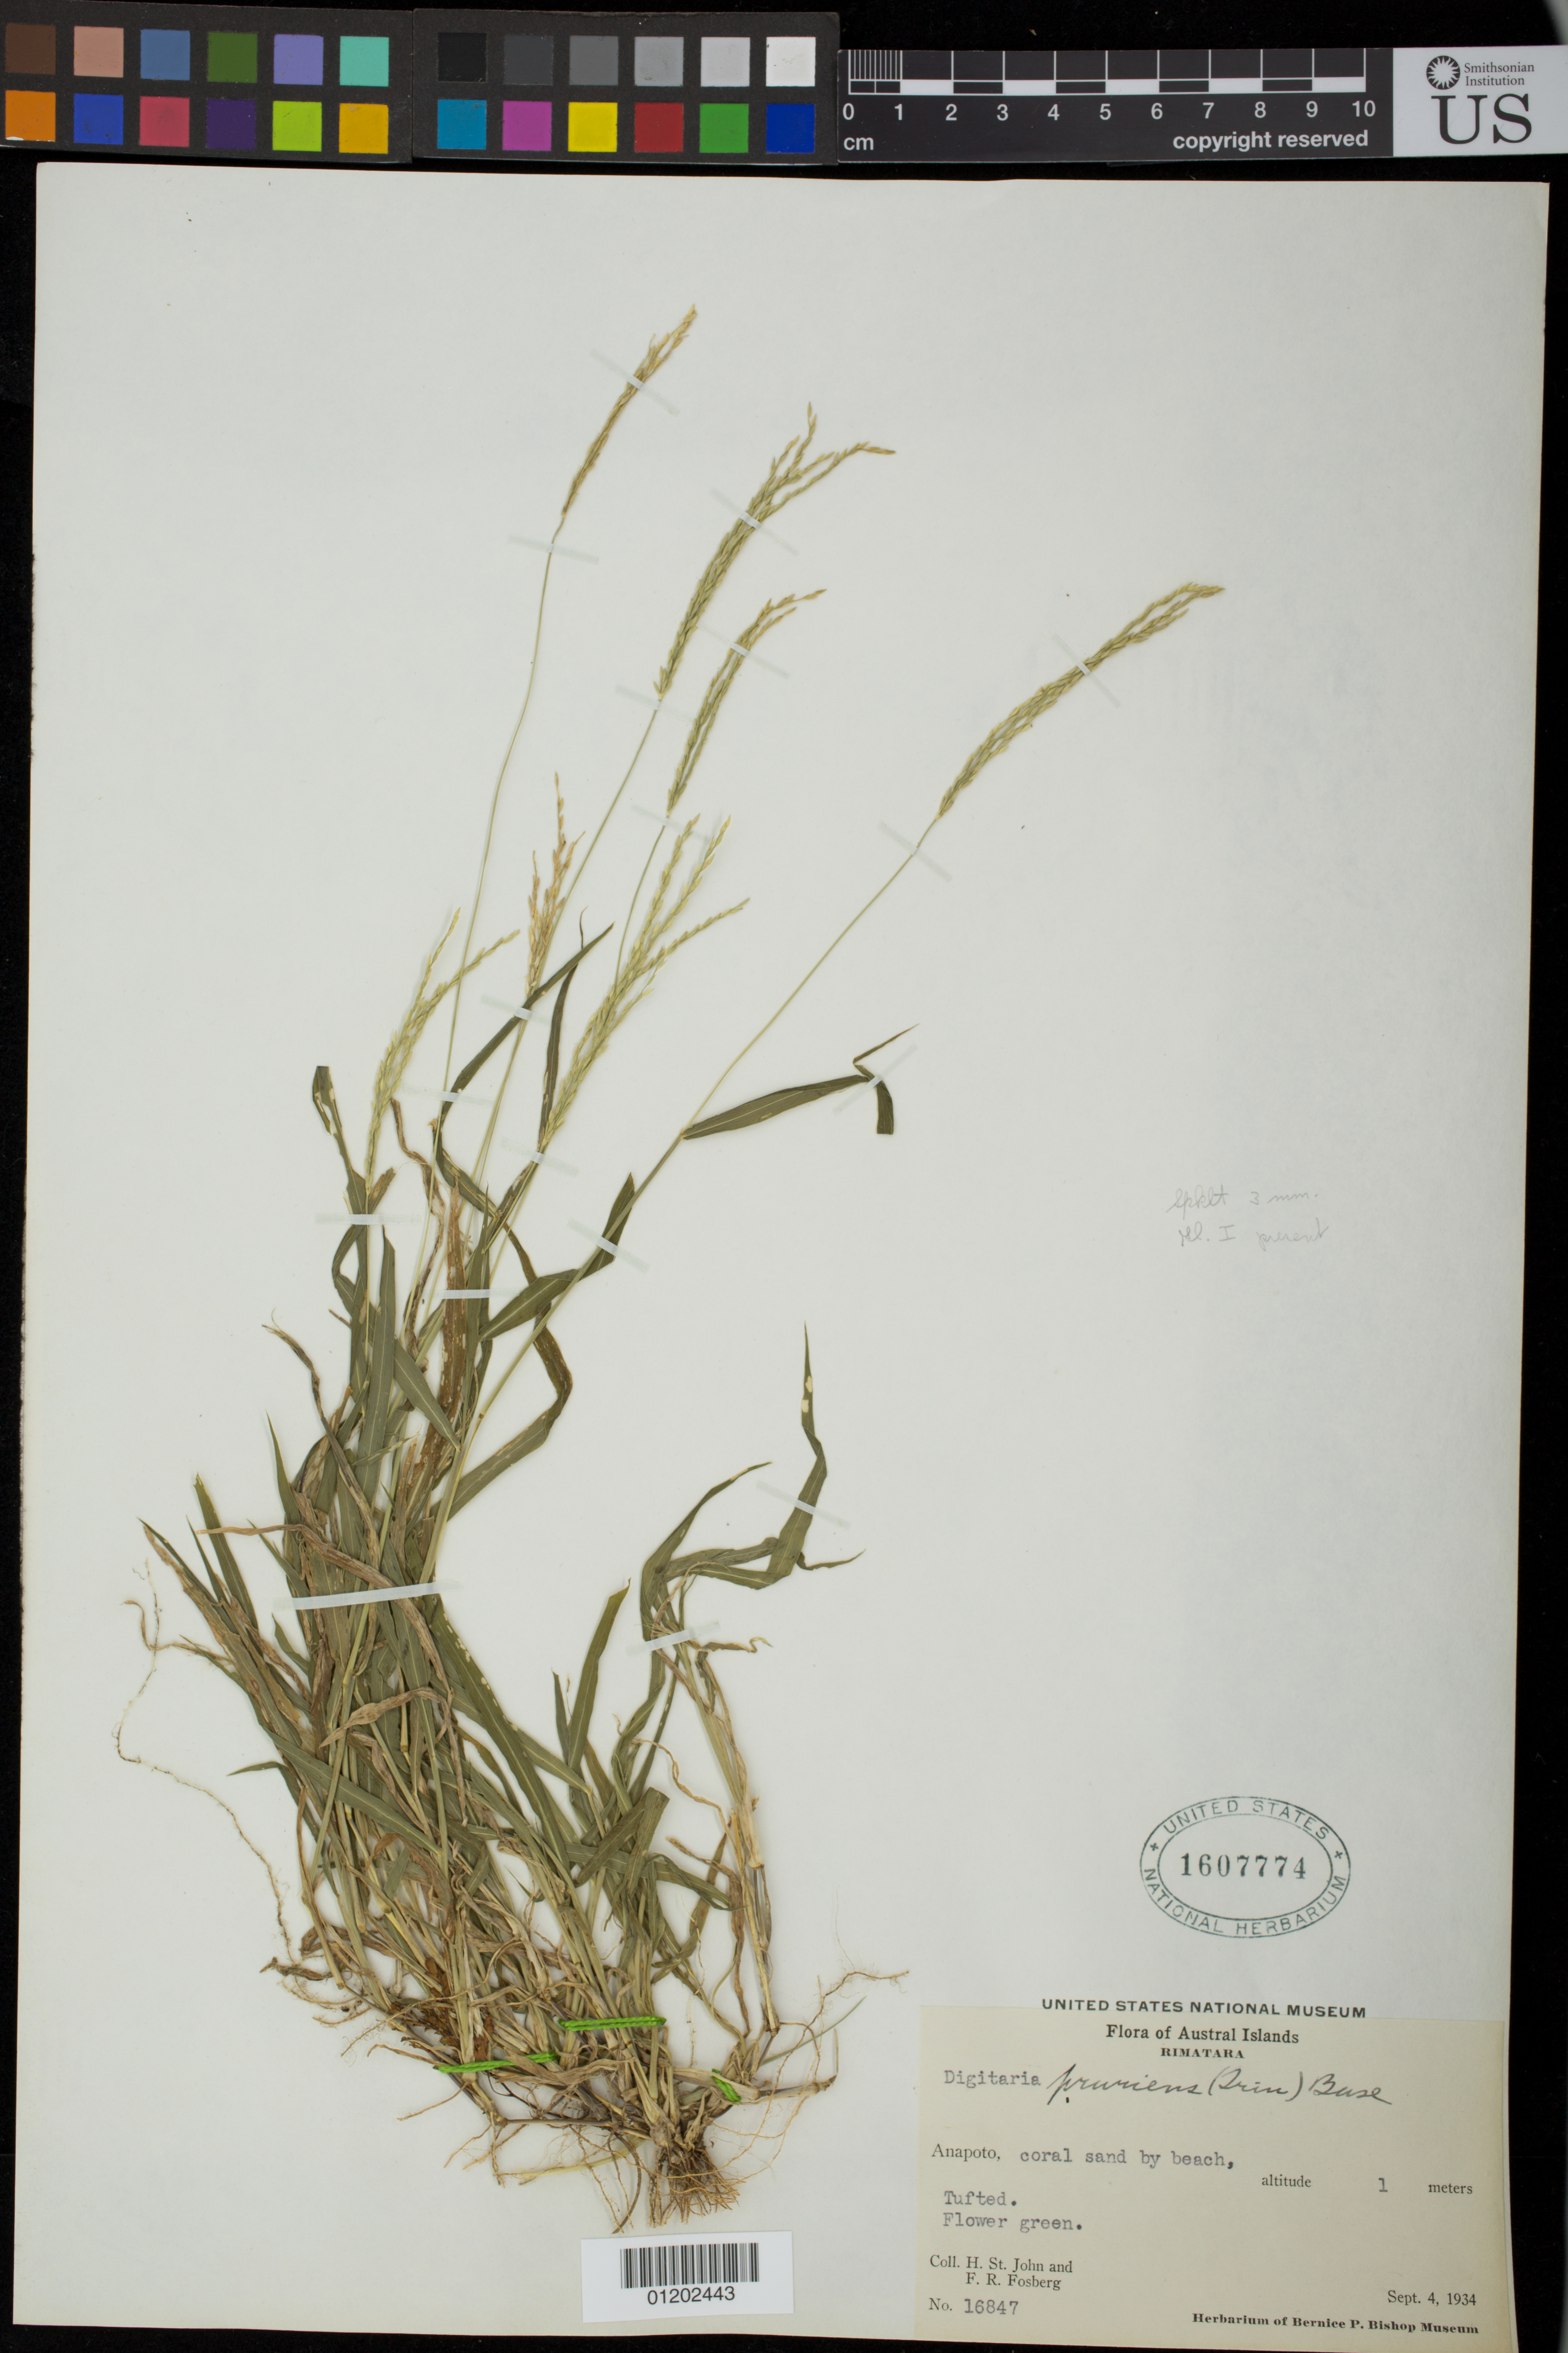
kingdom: Plantae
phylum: Tracheophyta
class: Liliopsida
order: Poales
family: Poaceae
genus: Digitaria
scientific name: Digitaria setigera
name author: Roth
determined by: Poaceae Reorganization Project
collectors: F. R. Fosberg & H. St. John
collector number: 16847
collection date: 1934-09-04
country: French Polynesia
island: Rimatara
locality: Anapoto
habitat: Beach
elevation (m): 1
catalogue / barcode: US 1607774